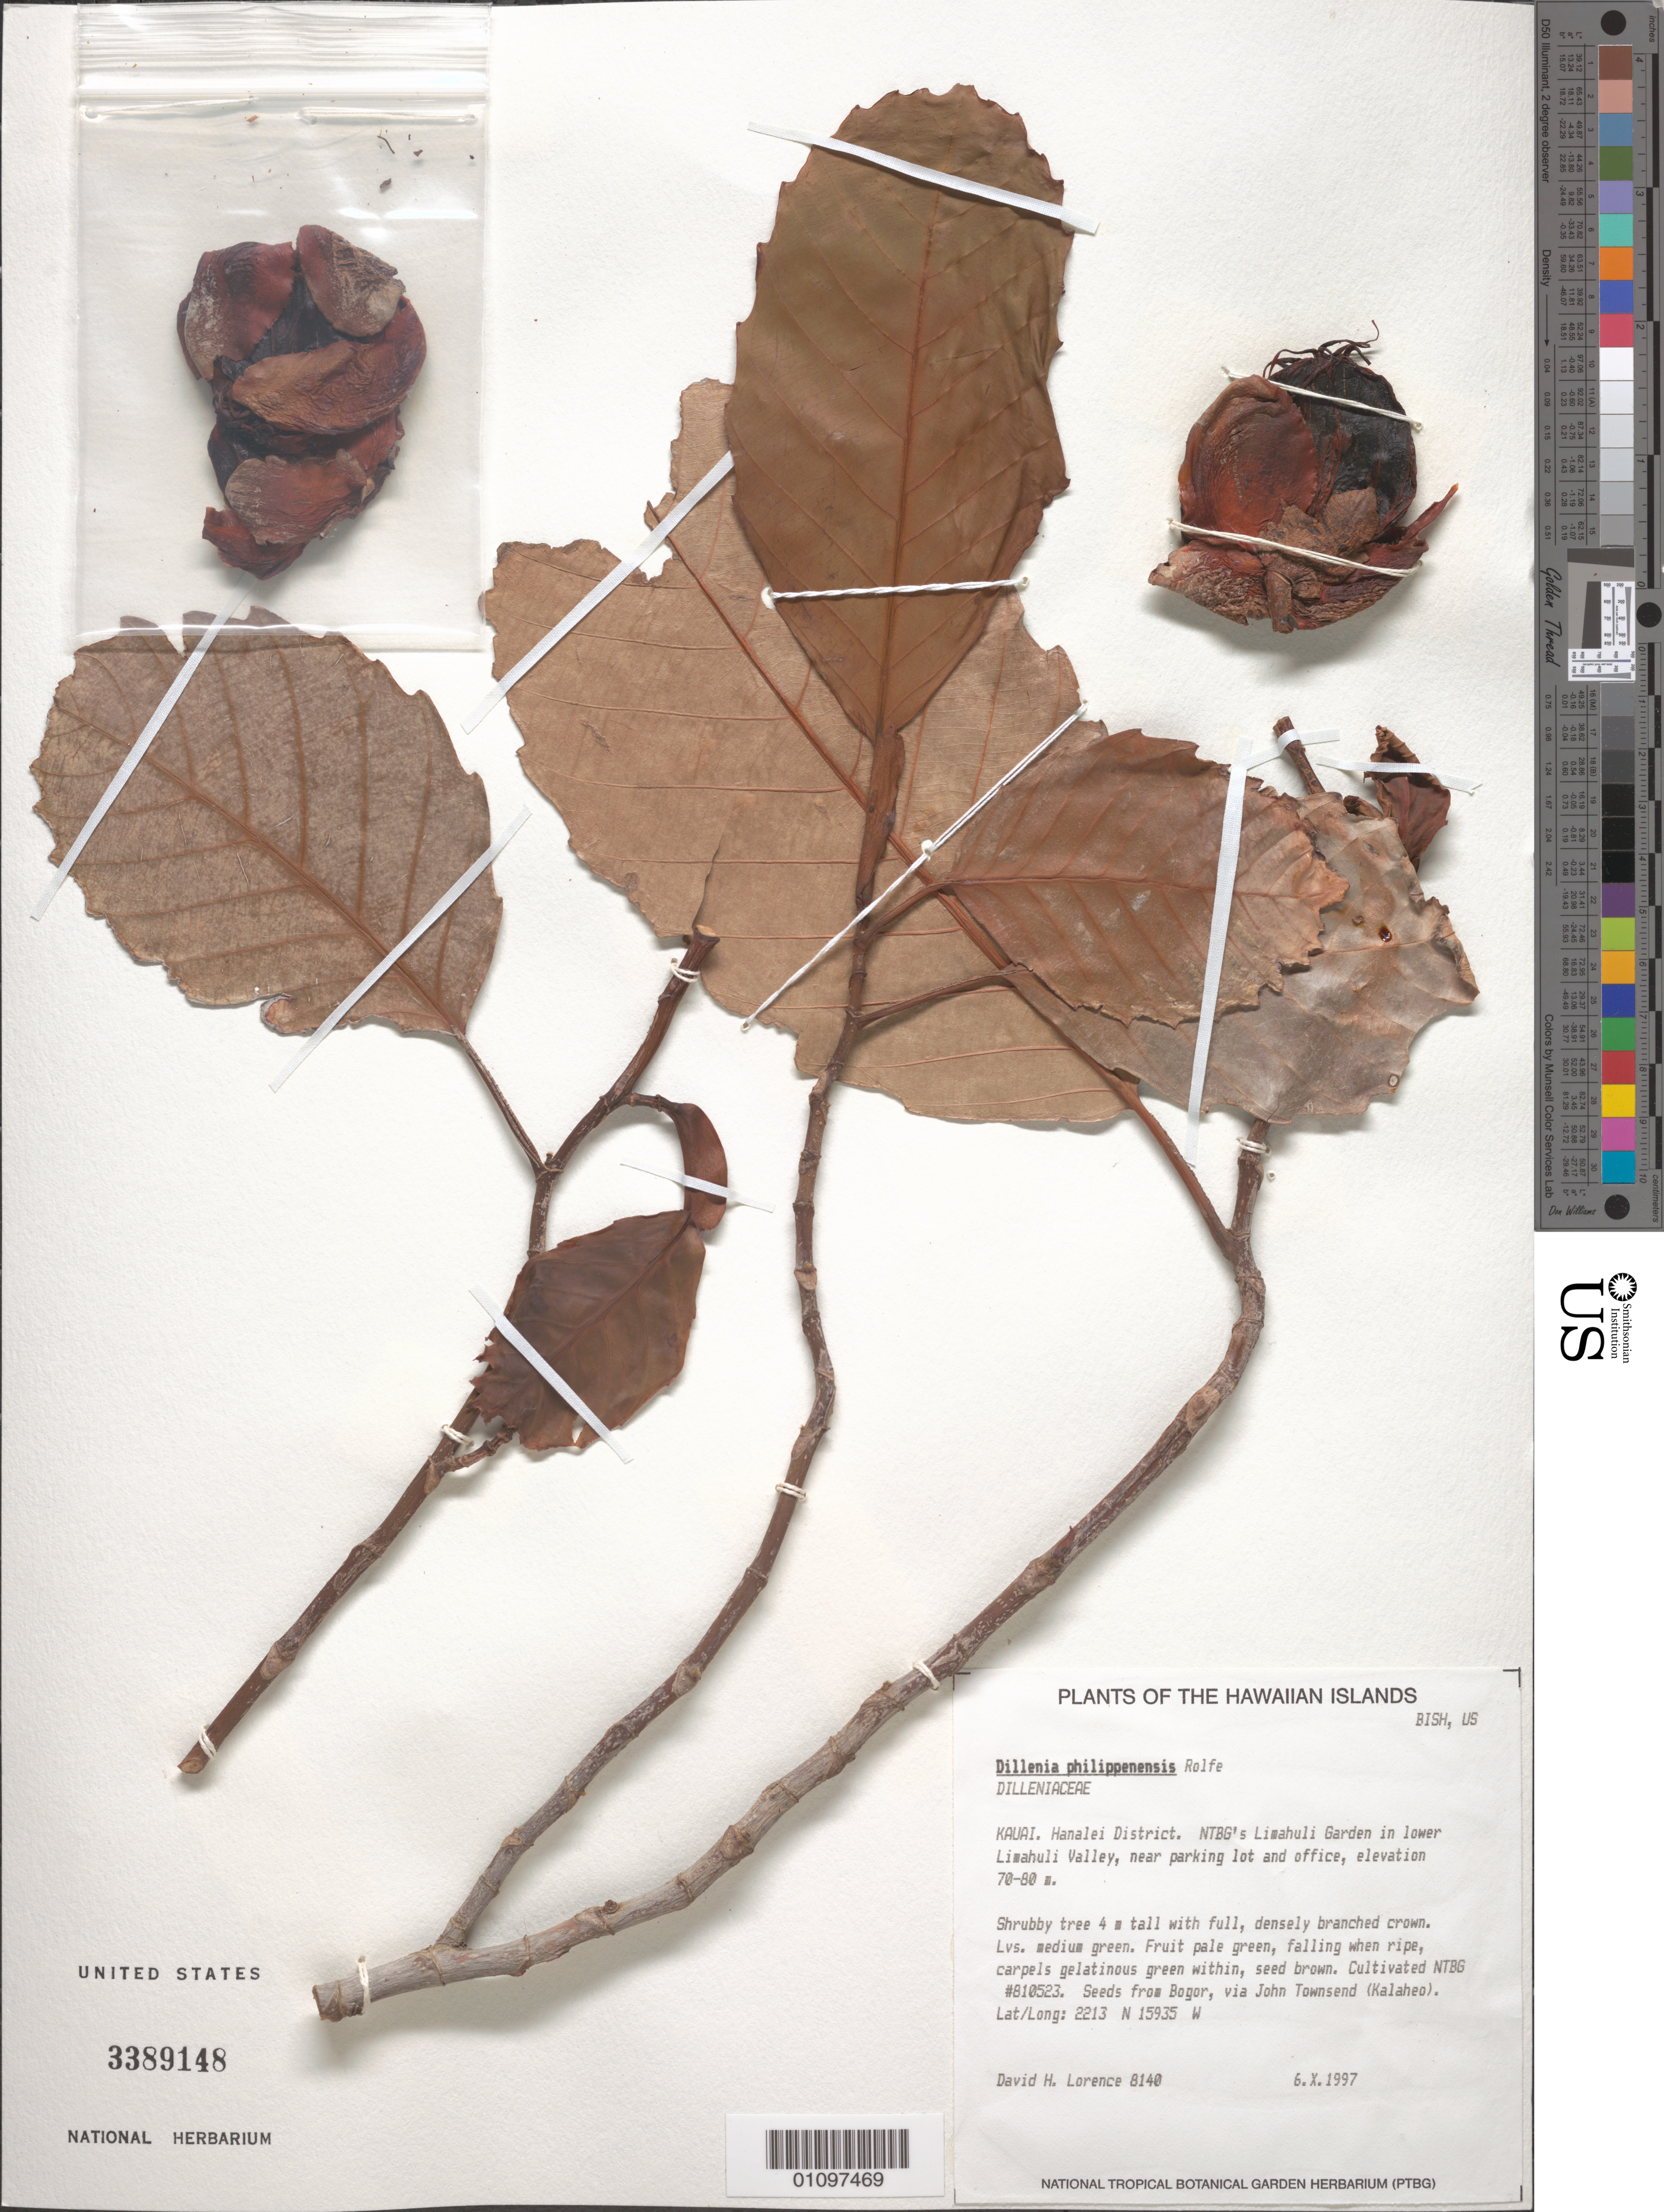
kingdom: Plantae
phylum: Tracheophyta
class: Magnoliopsida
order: Dilleniales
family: Dilleniaceae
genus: Dillenia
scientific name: Dillenia philippinensis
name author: Rolfe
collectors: D. Lorence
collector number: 8140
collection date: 1997-10-06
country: United States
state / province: Hawaii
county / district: Kauai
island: Kaua'i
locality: Hanalei District. NTBG's Limahuli Garden in lower Limahuli Valley, near parking lot and office.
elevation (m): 70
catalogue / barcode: US 3389148